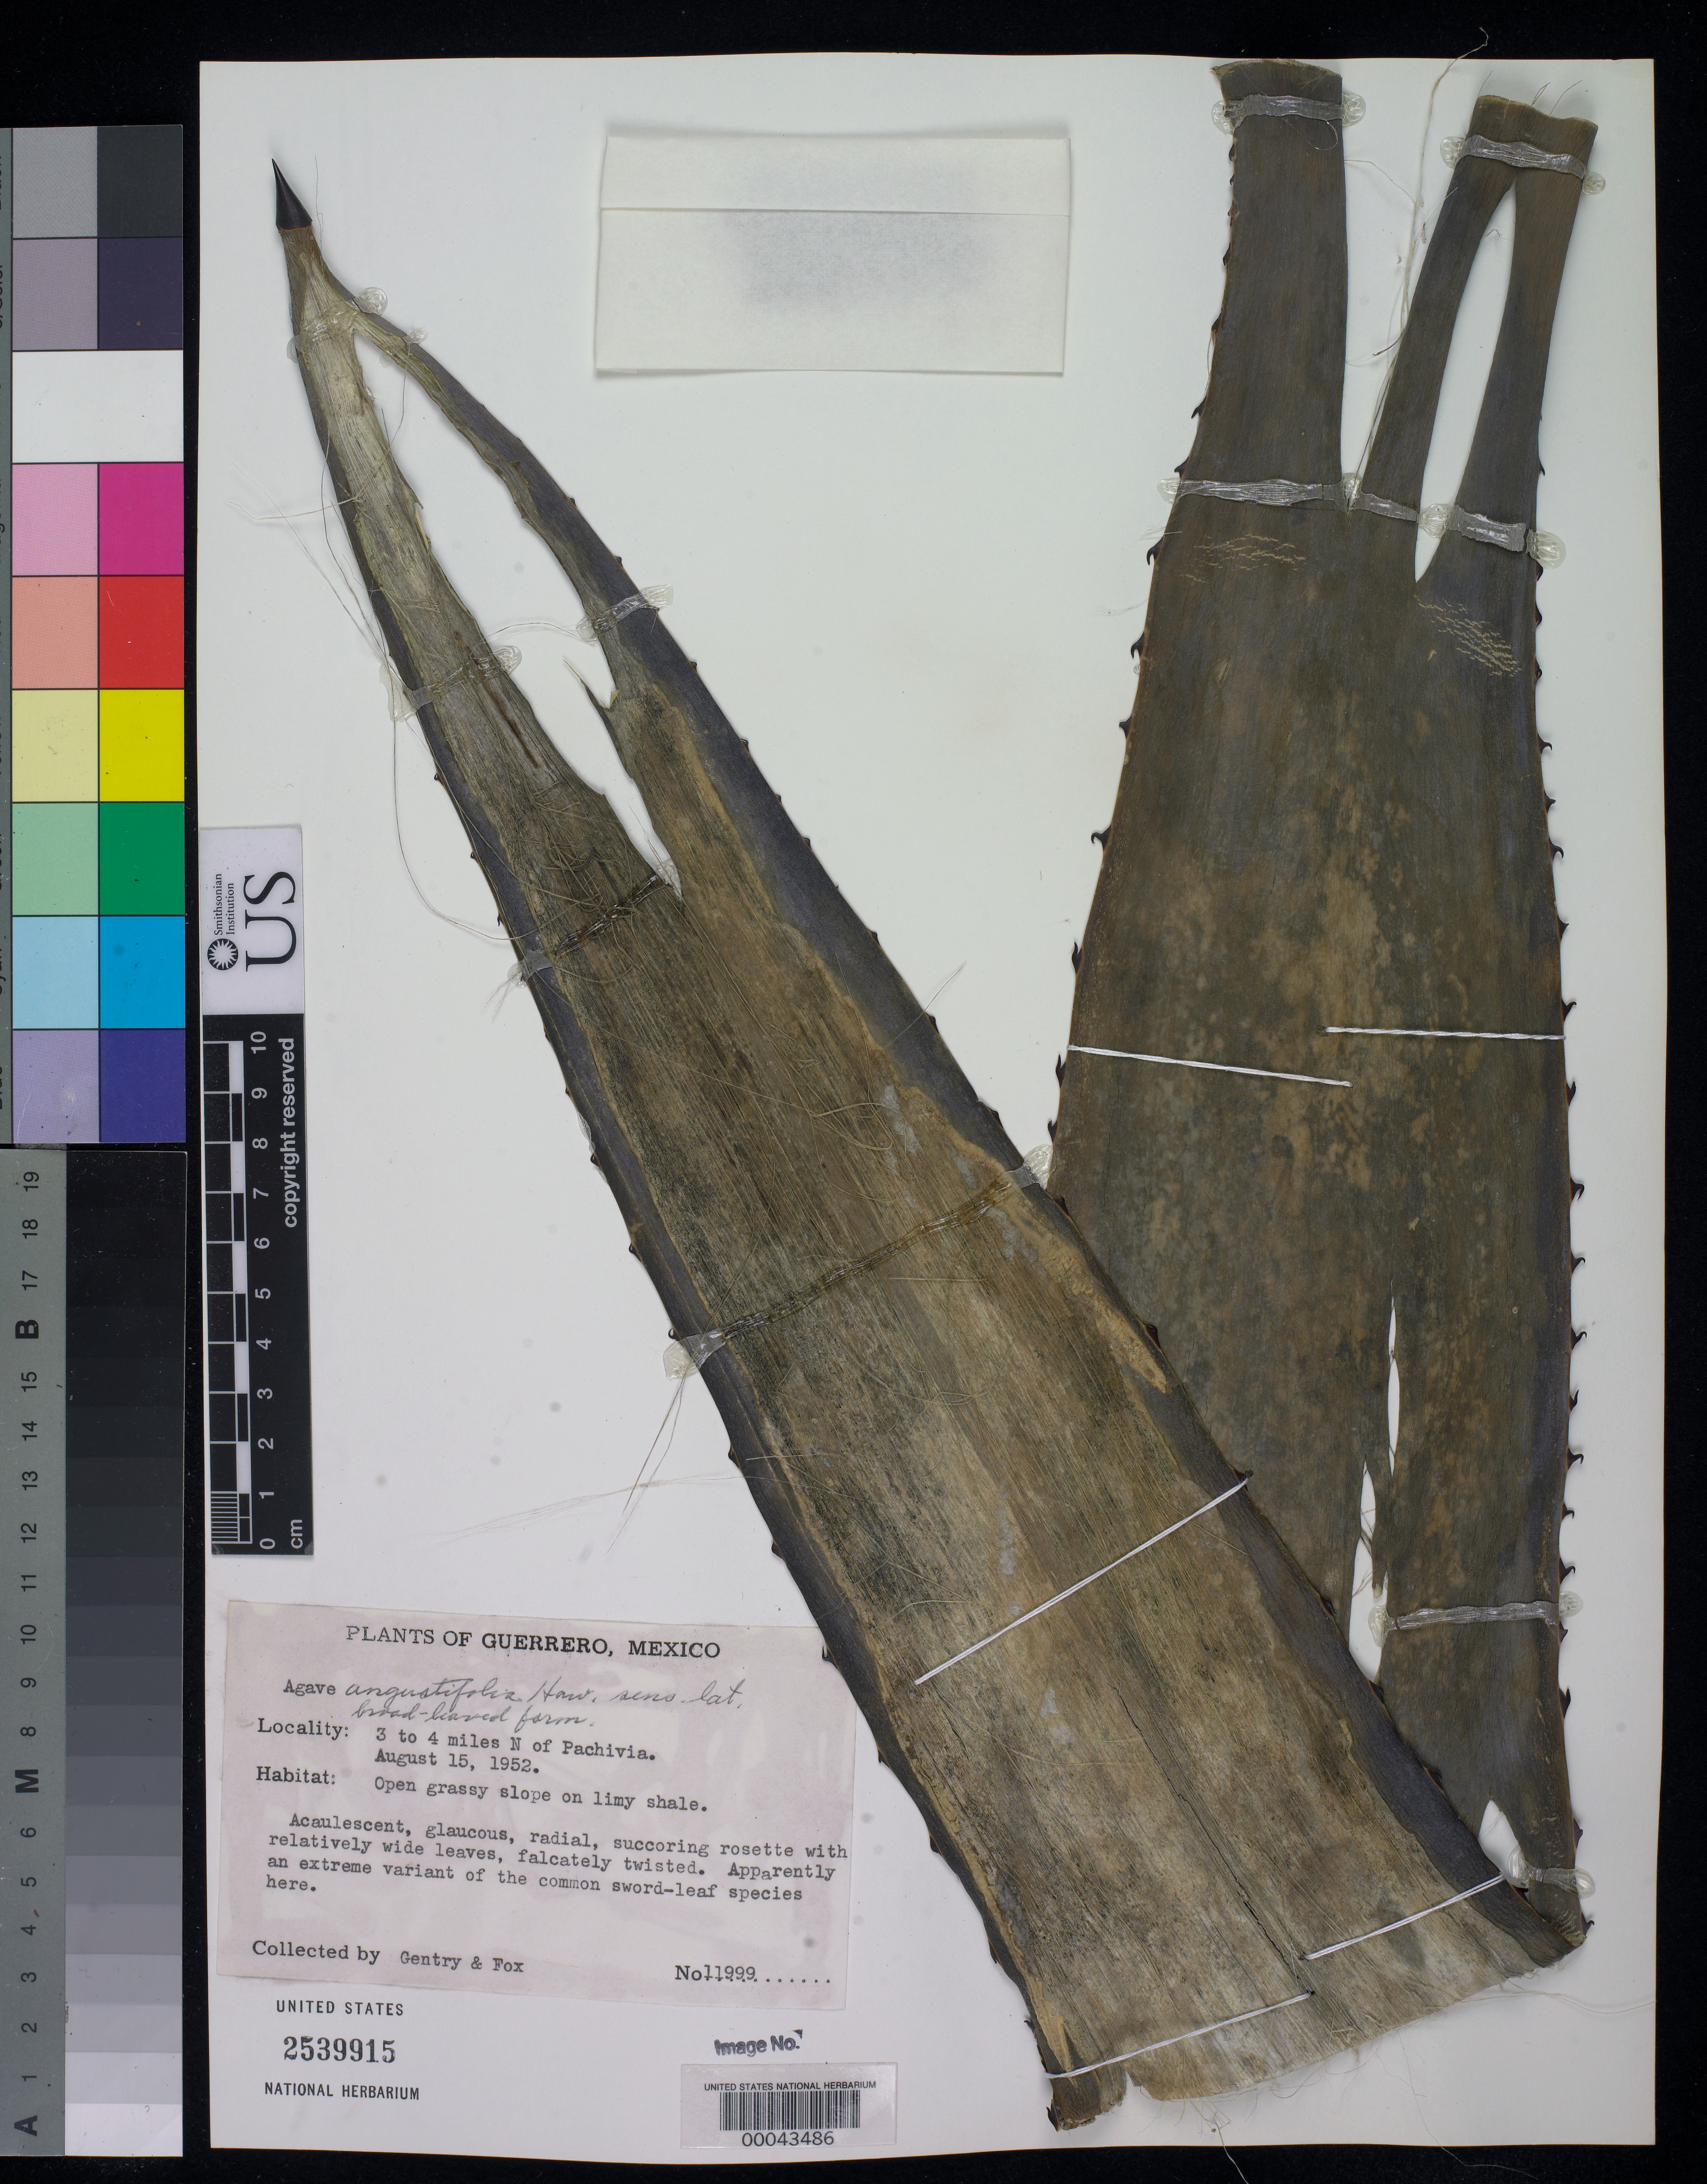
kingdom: Plantae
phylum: Tracheophyta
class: Liliopsida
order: Asparagales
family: Asparagaceae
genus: Agave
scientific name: Agave angustifolia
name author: Haw.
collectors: H. S. Gentry & W. B. Fox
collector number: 11999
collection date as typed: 15 Aug 1952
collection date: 1952-08-15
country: Mexico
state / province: Guerrero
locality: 3-4 mi N of Pachivia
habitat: Open grassy slope on limy shale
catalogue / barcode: US 2539915